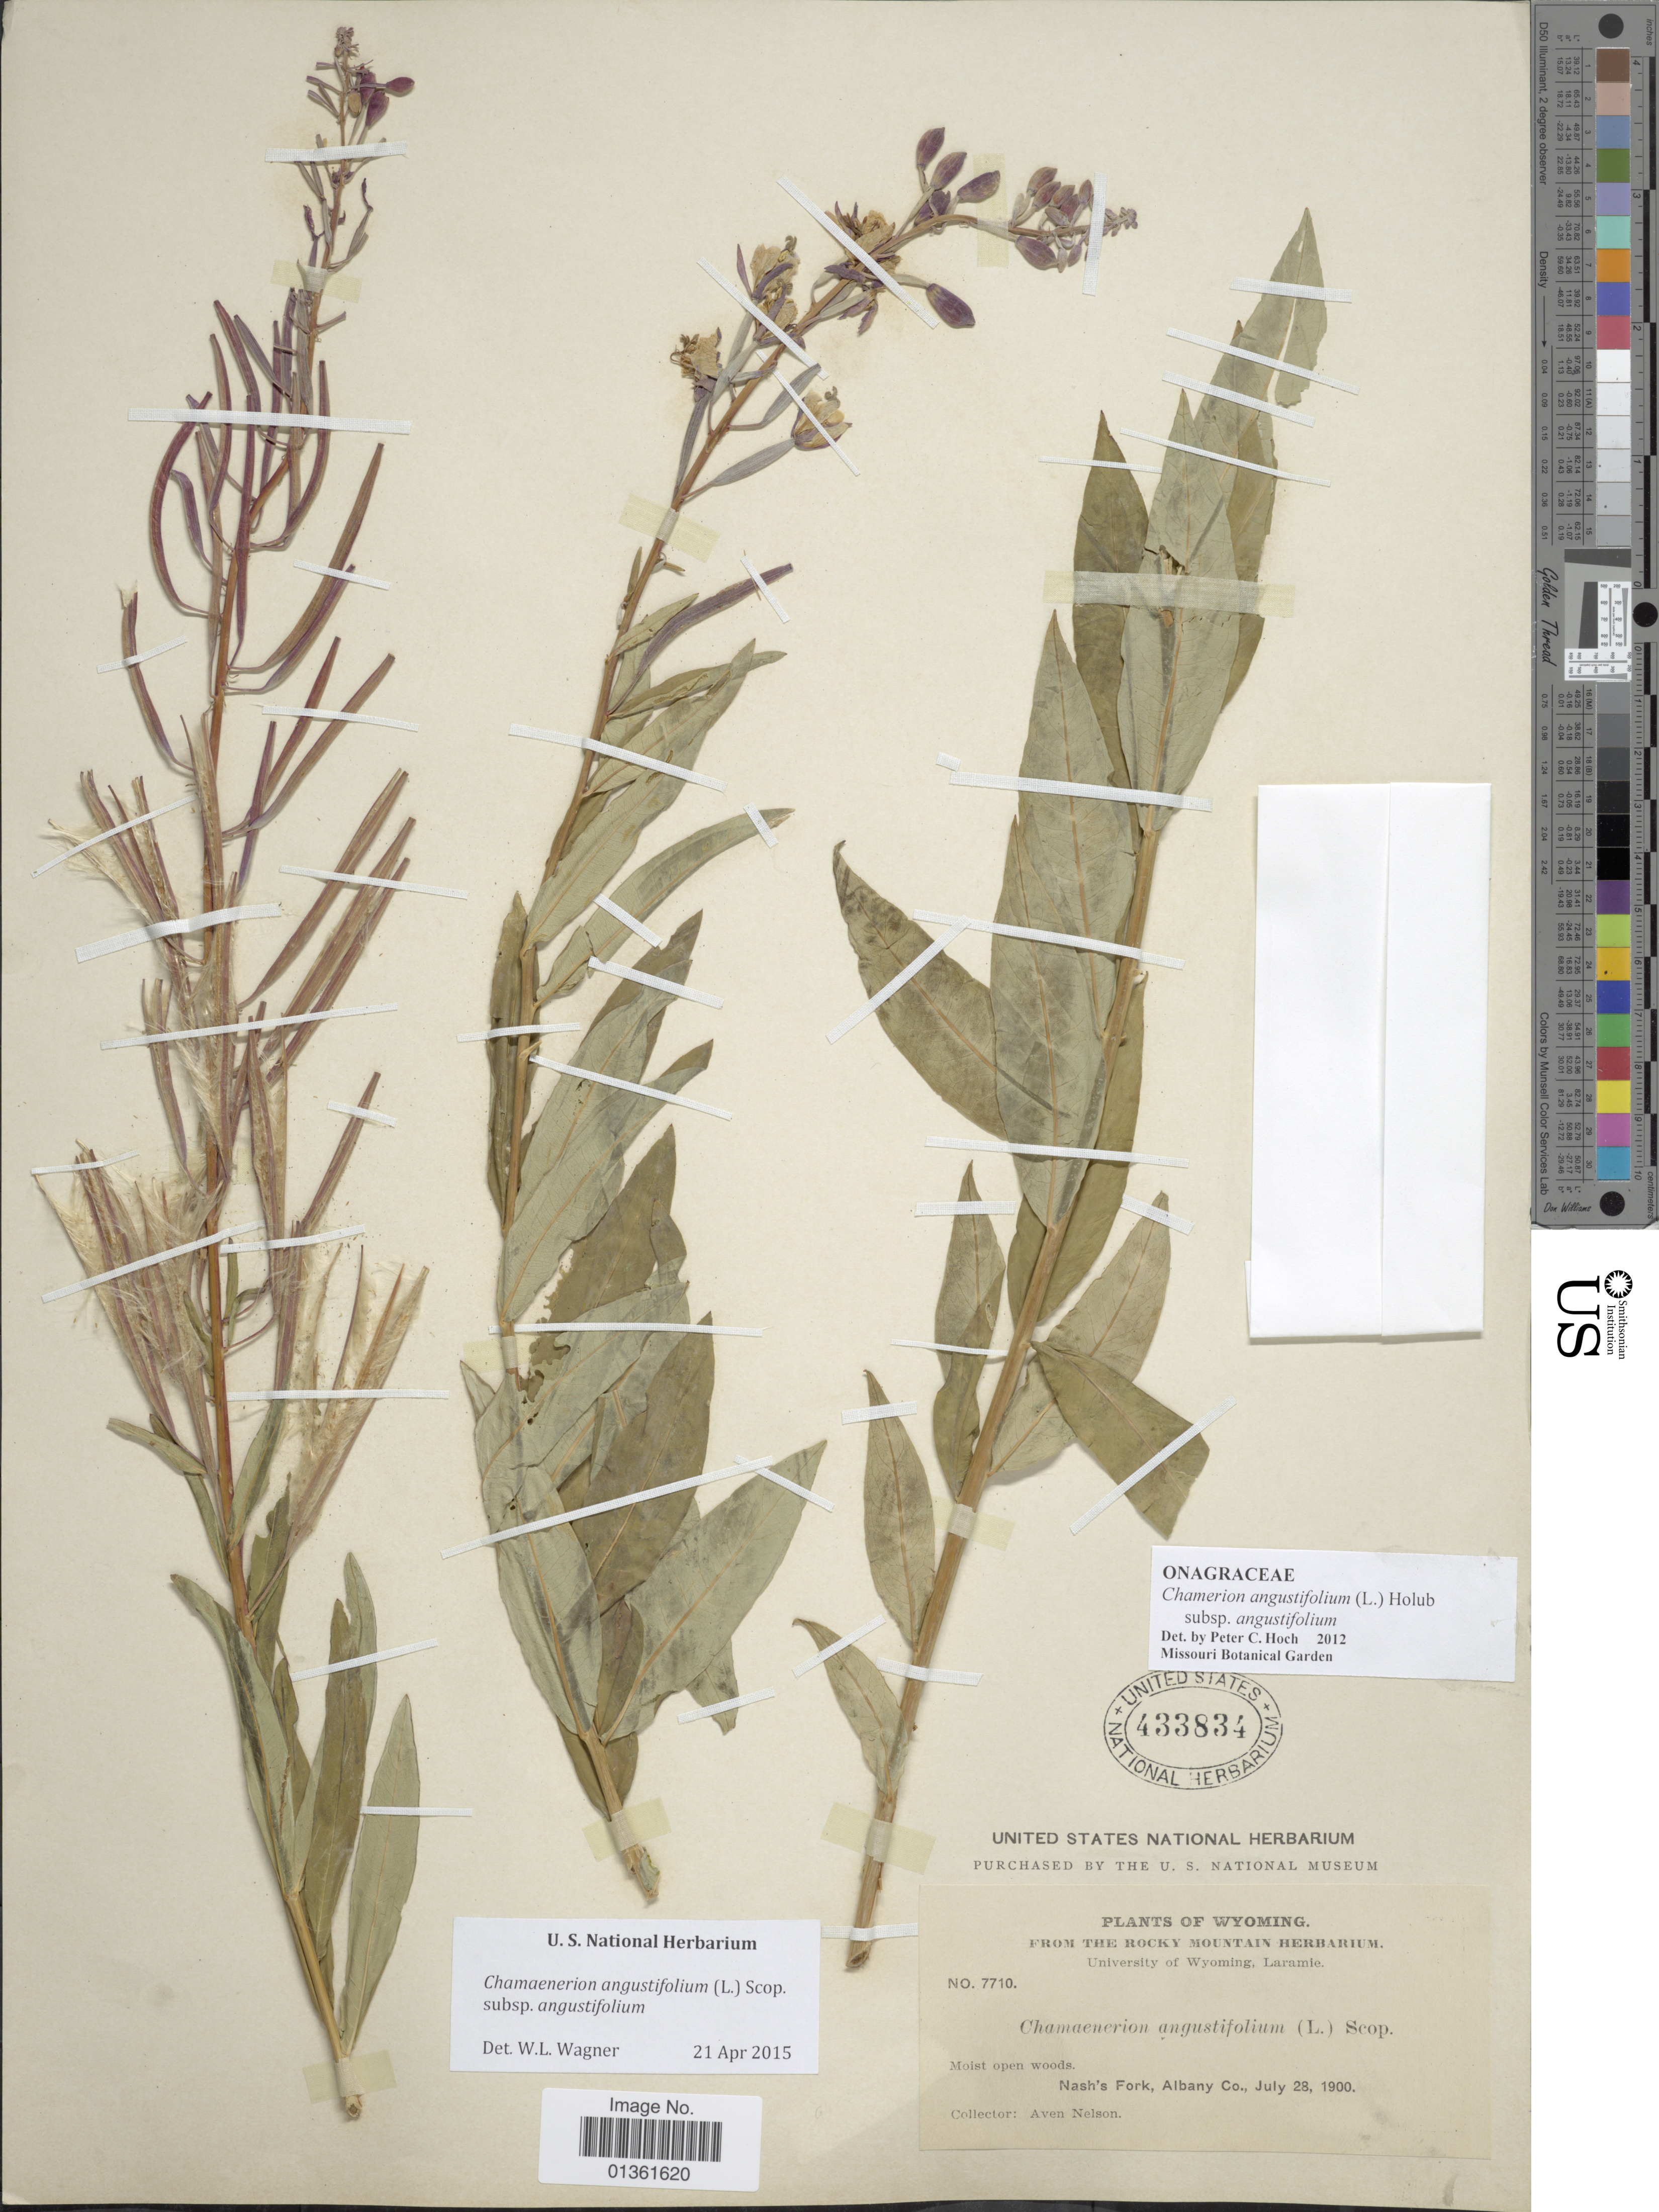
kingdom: Plantae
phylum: Tracheophyta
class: Magnoliopsida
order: Myrtales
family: Onagraceae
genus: Chamaenerion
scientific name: Chamaenerion angustifolium subsp. angustifolium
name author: (L.) Scop.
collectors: A. Nelson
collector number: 7710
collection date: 1900-07-28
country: United States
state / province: Wyoming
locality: Nash's Fork, Albany Co.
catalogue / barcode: US 433834